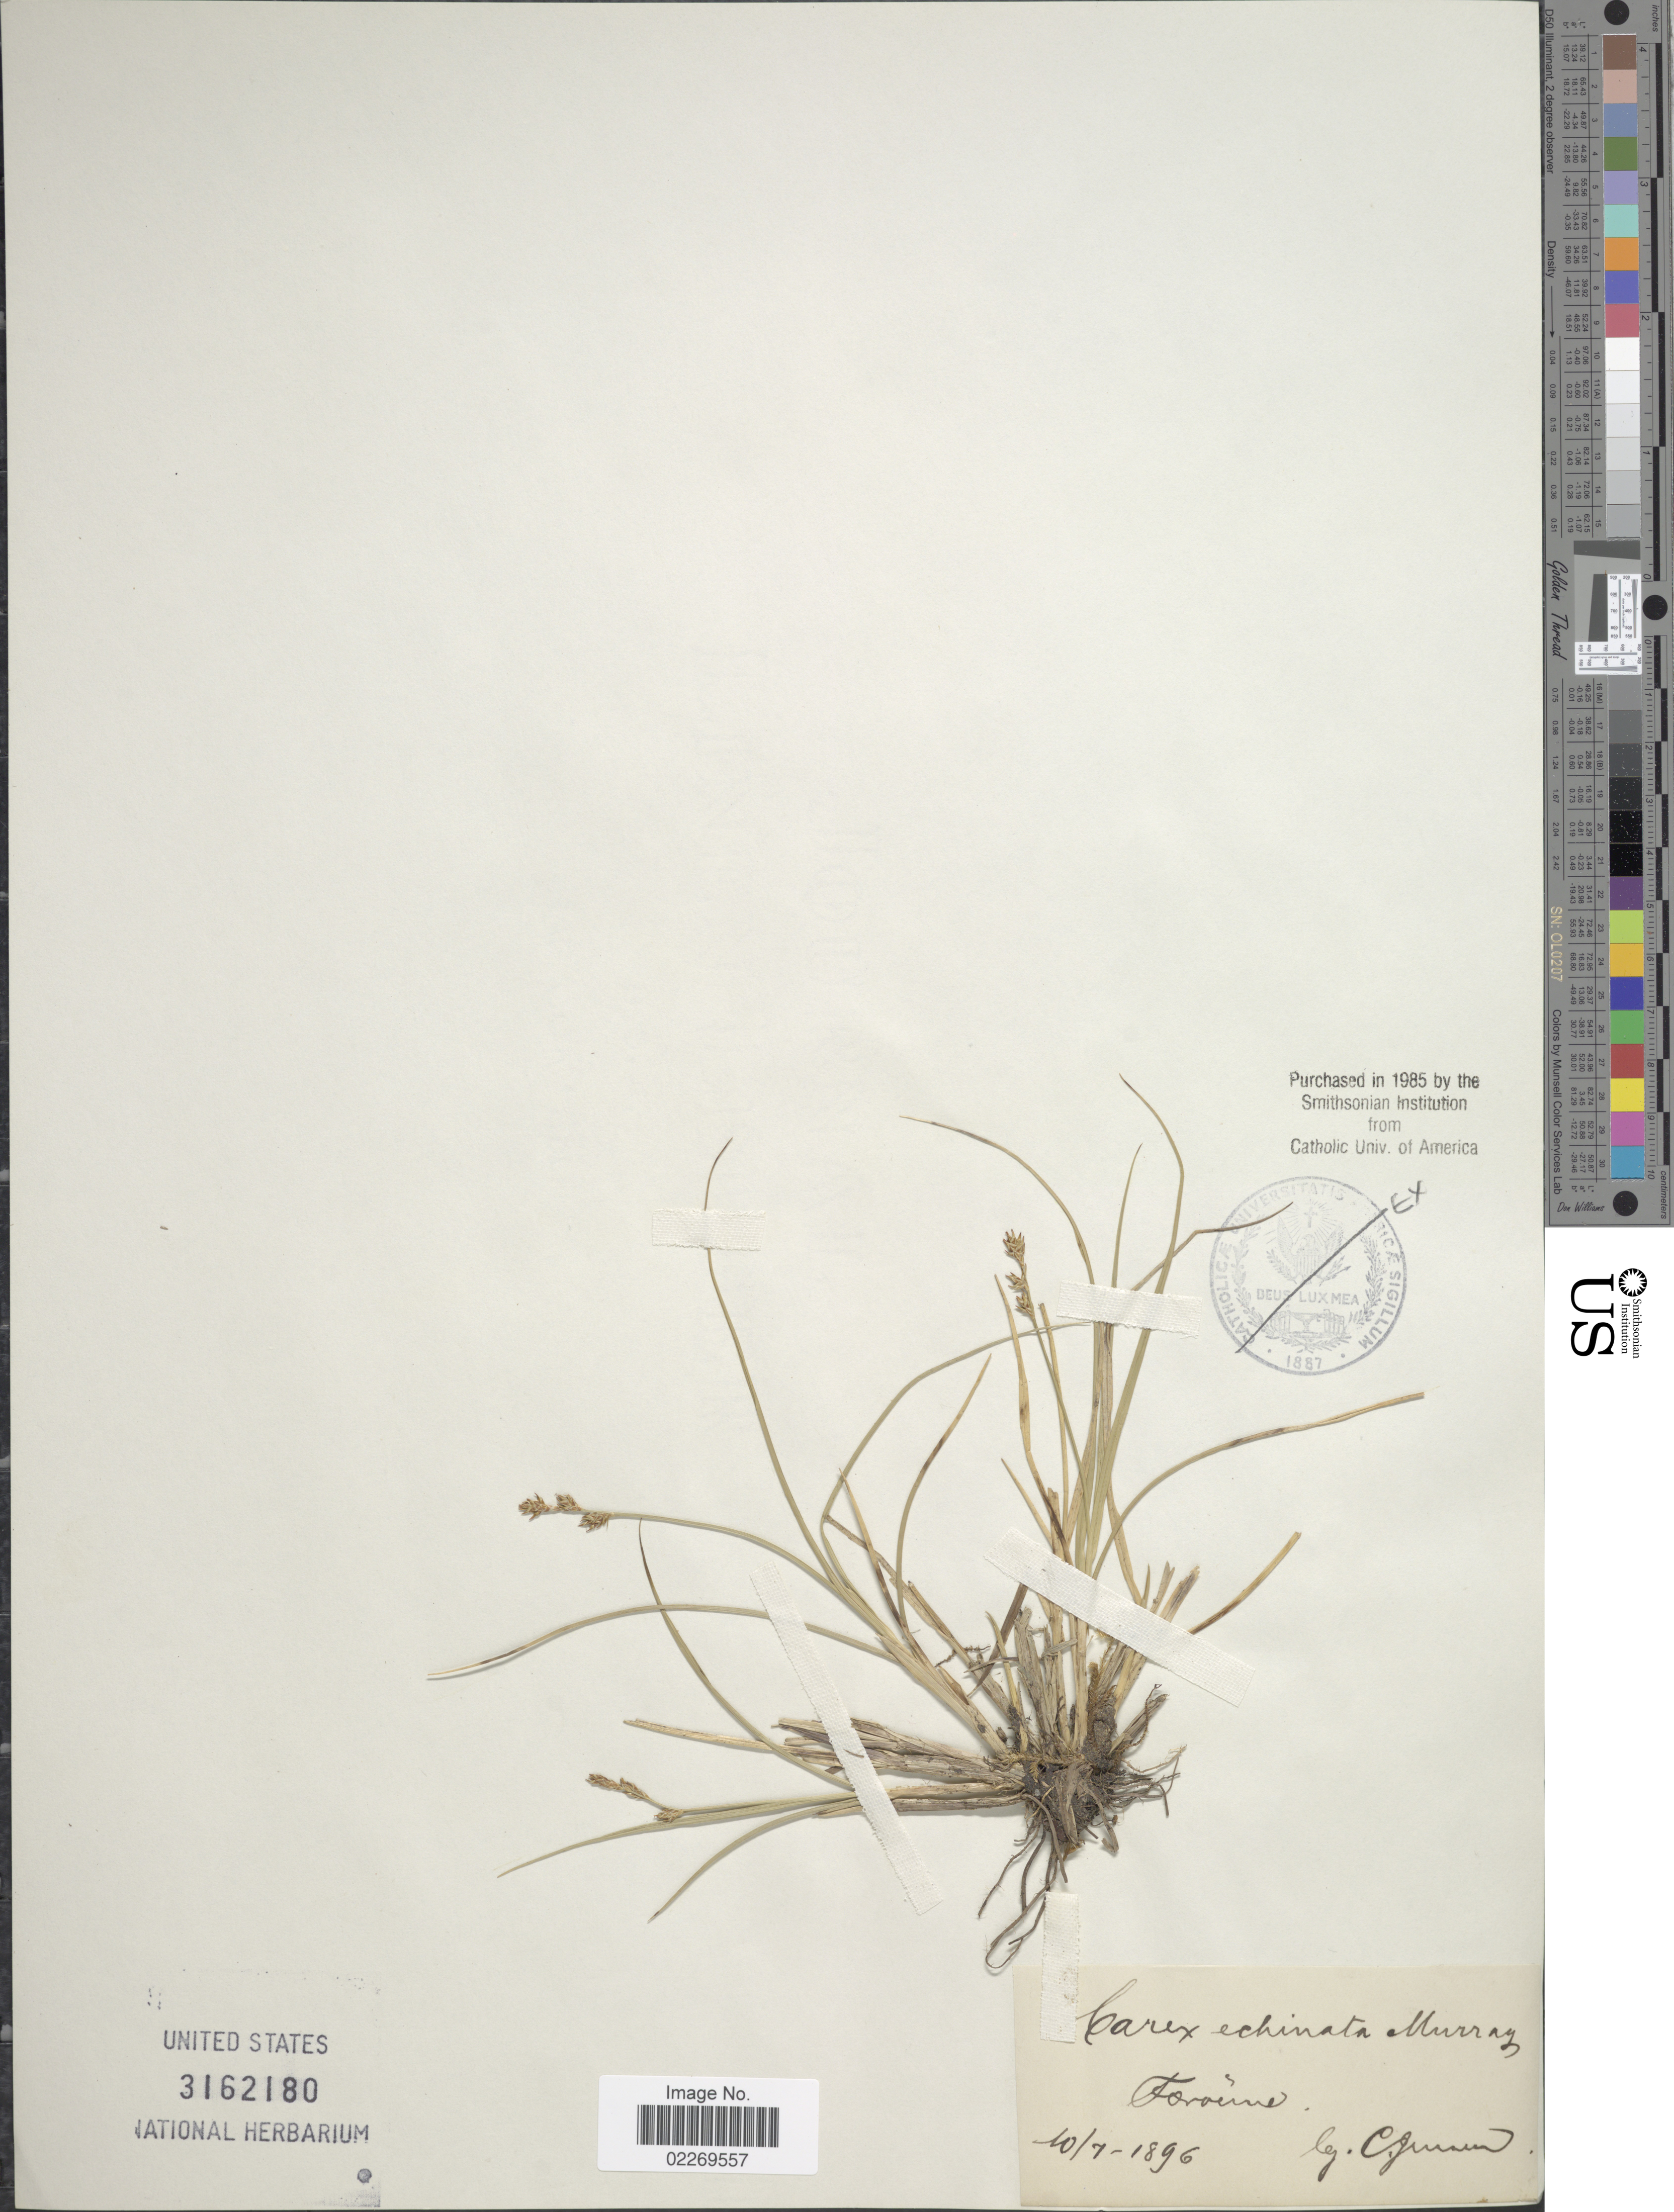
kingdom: Plantae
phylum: Tracheophyta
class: Liliopsida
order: Poales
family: Cyperaceae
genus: Carex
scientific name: Carex echinata subsp. echinata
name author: Murray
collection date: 1896-10-07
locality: Foroerne [interpreted]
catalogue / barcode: US 3162180